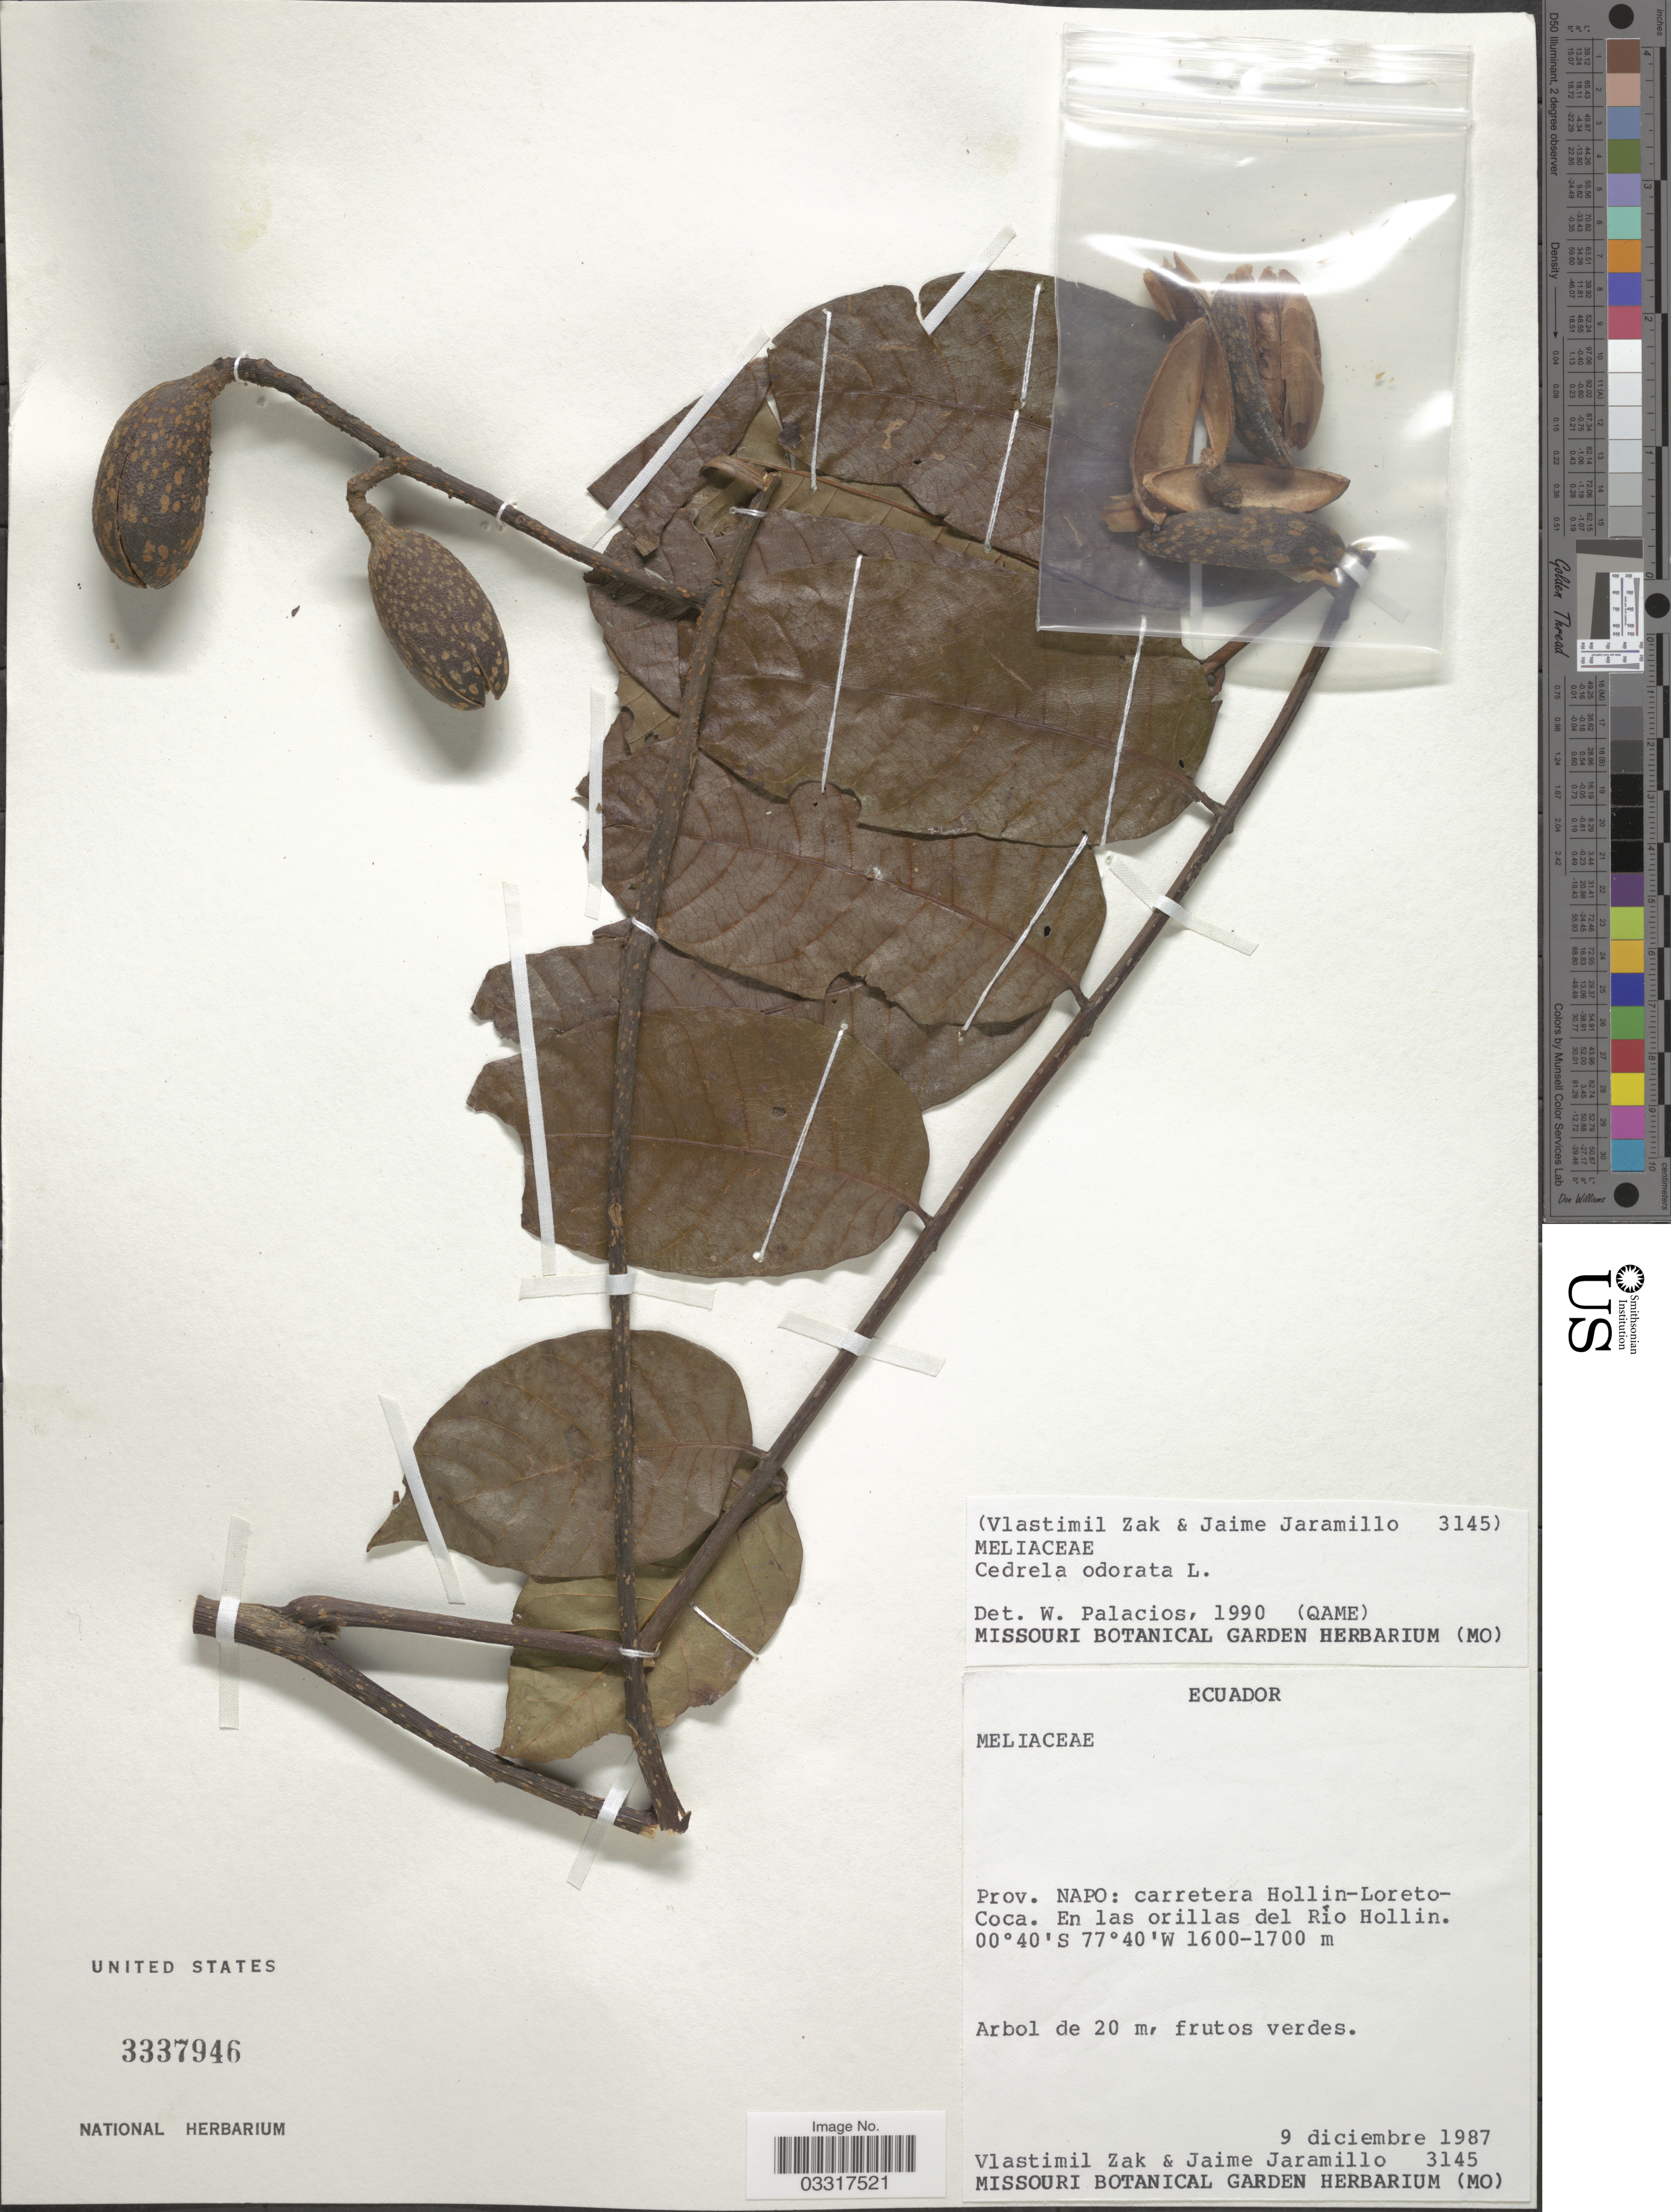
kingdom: Plantae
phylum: Tracheophyta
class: Magnoliopsida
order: Sapindales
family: Meliaceae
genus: Cedrela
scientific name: Cedrela odorata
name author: L.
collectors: V. Zak & J. Jaramillo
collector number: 3145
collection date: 1987-12-09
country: Ecuador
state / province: Napo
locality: Carretera Hollin-Loreto-Coca. En las orillas del Río Hollin.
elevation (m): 1600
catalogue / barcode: US 3337946